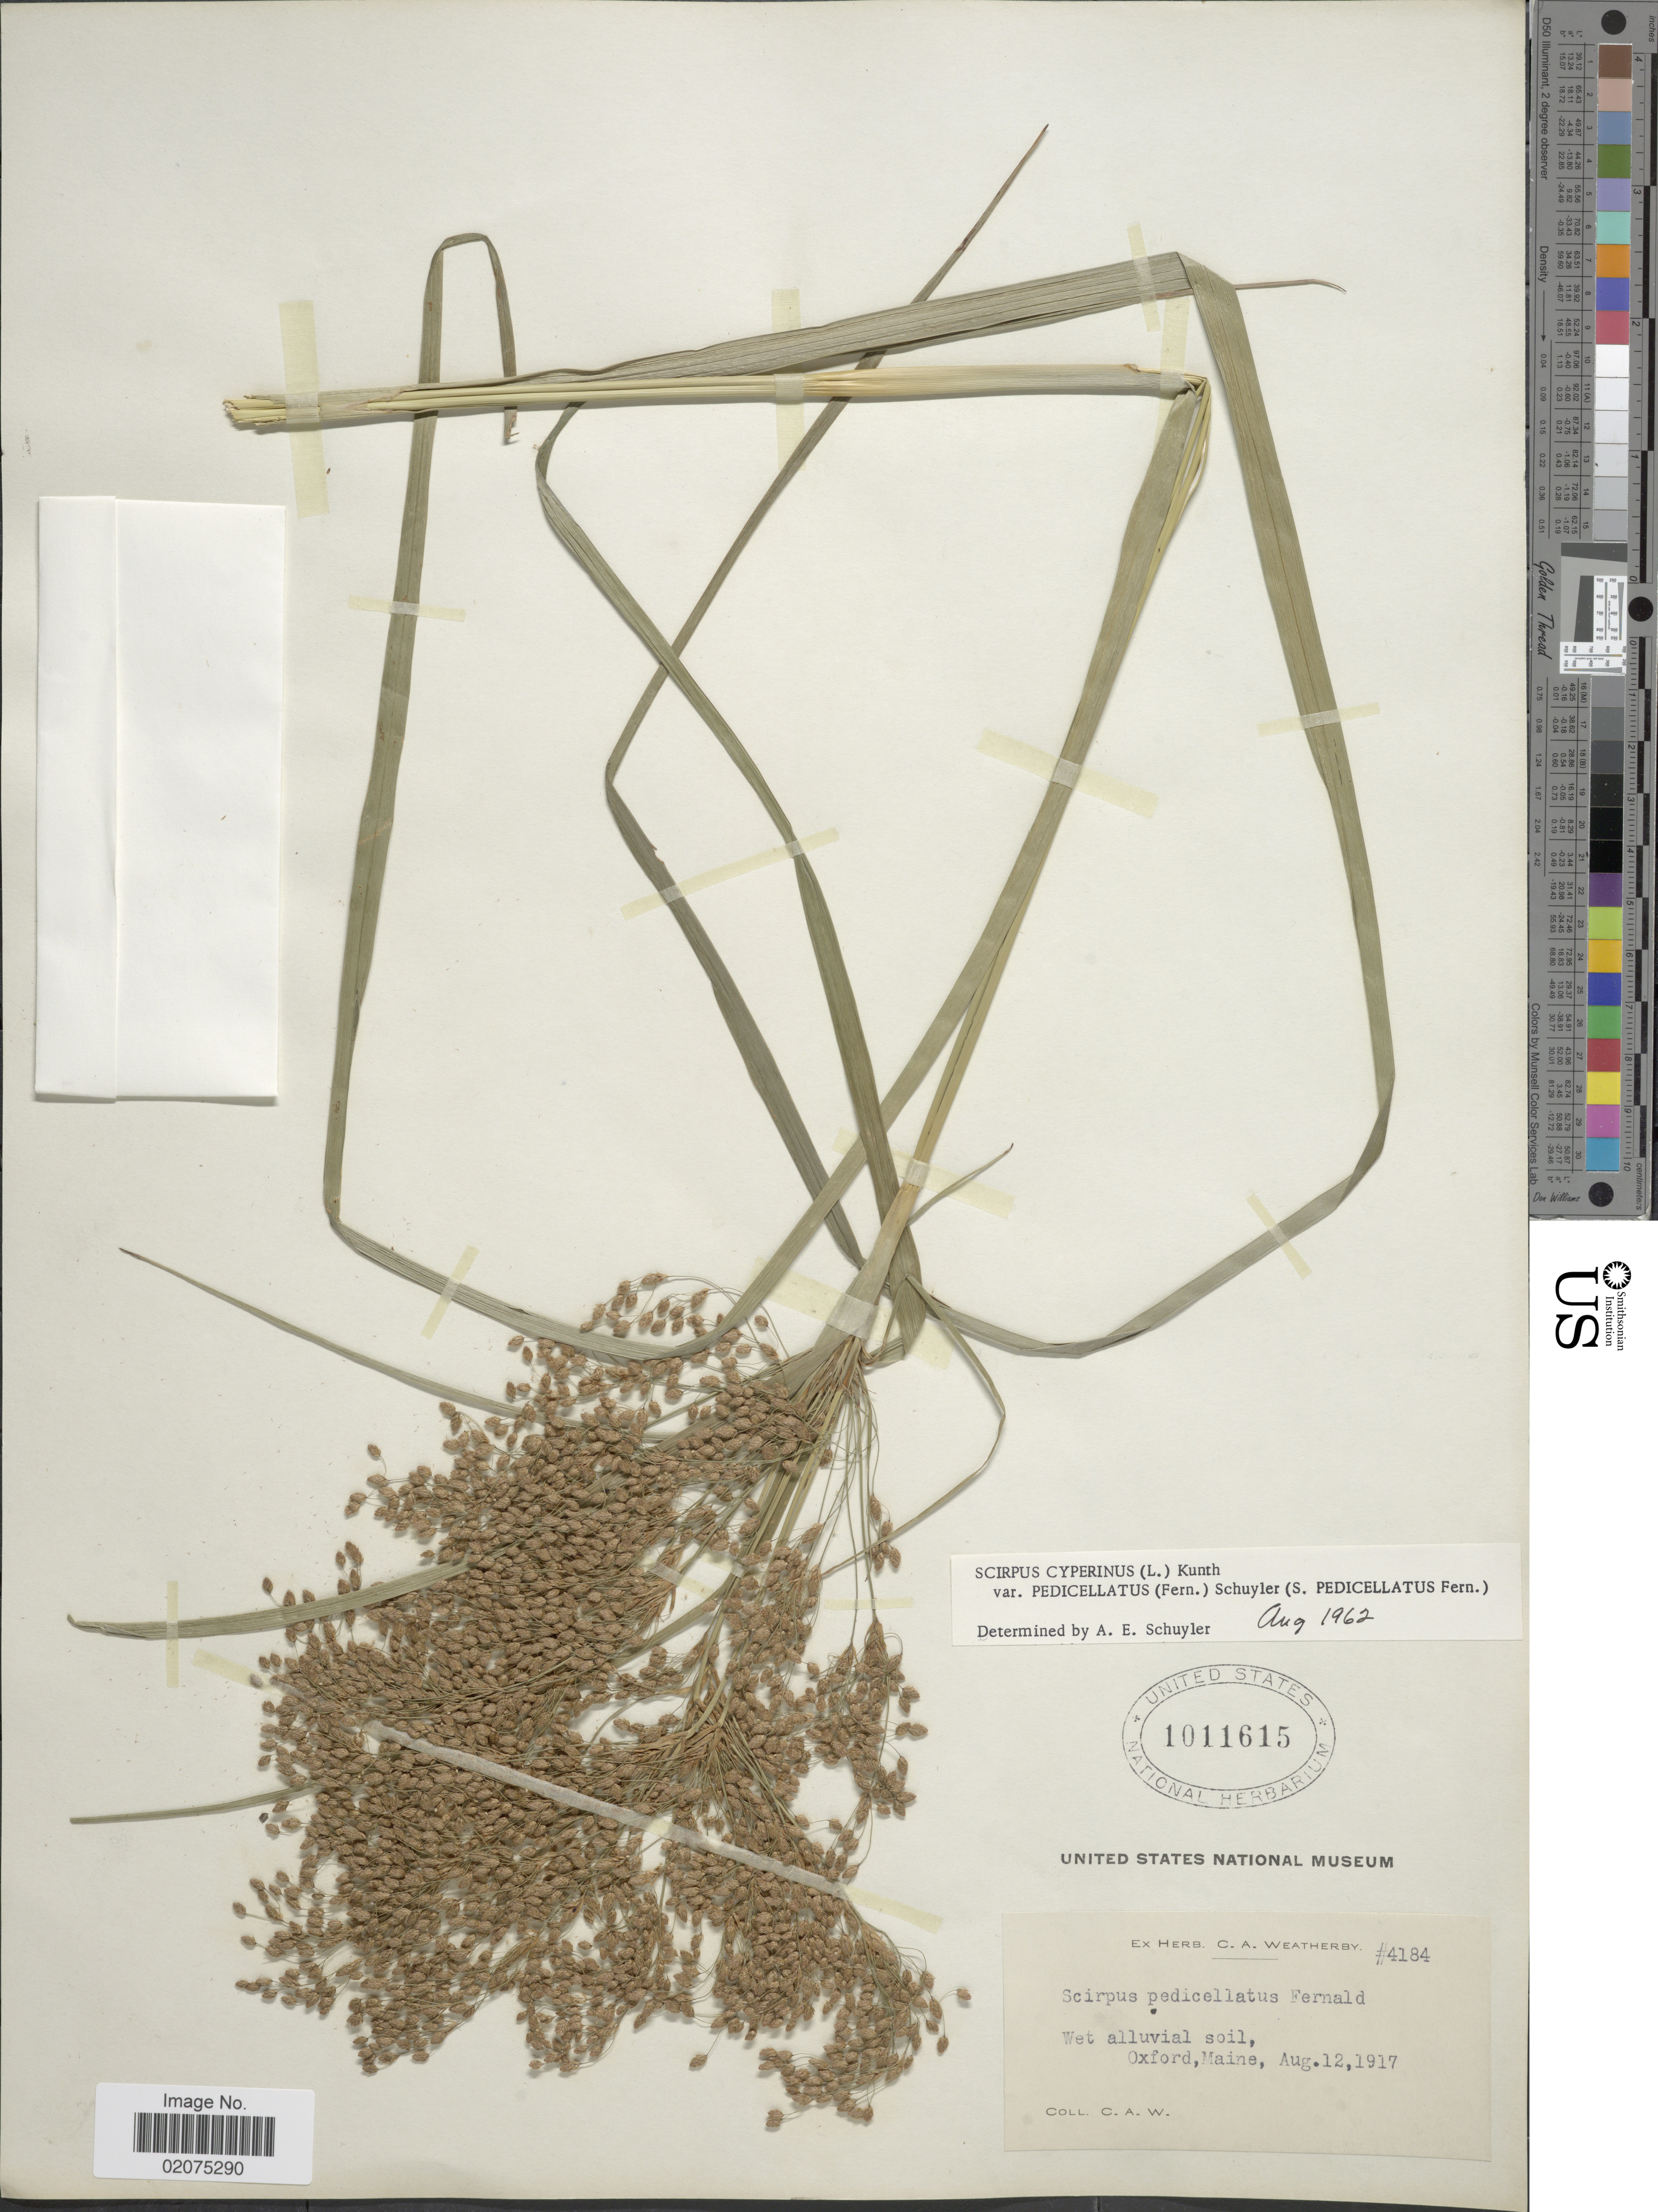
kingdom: Plantae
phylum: Tracheophyta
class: Liliopsida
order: Poales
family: Cyperaceae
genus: Scirpus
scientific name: Scirpus cyperinus var. pedicellatus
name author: (Fernald) Schuyler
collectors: C. A. Weatherby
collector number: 4184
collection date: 1917-08-12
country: United States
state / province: Maine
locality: Oxford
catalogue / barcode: US 1011615